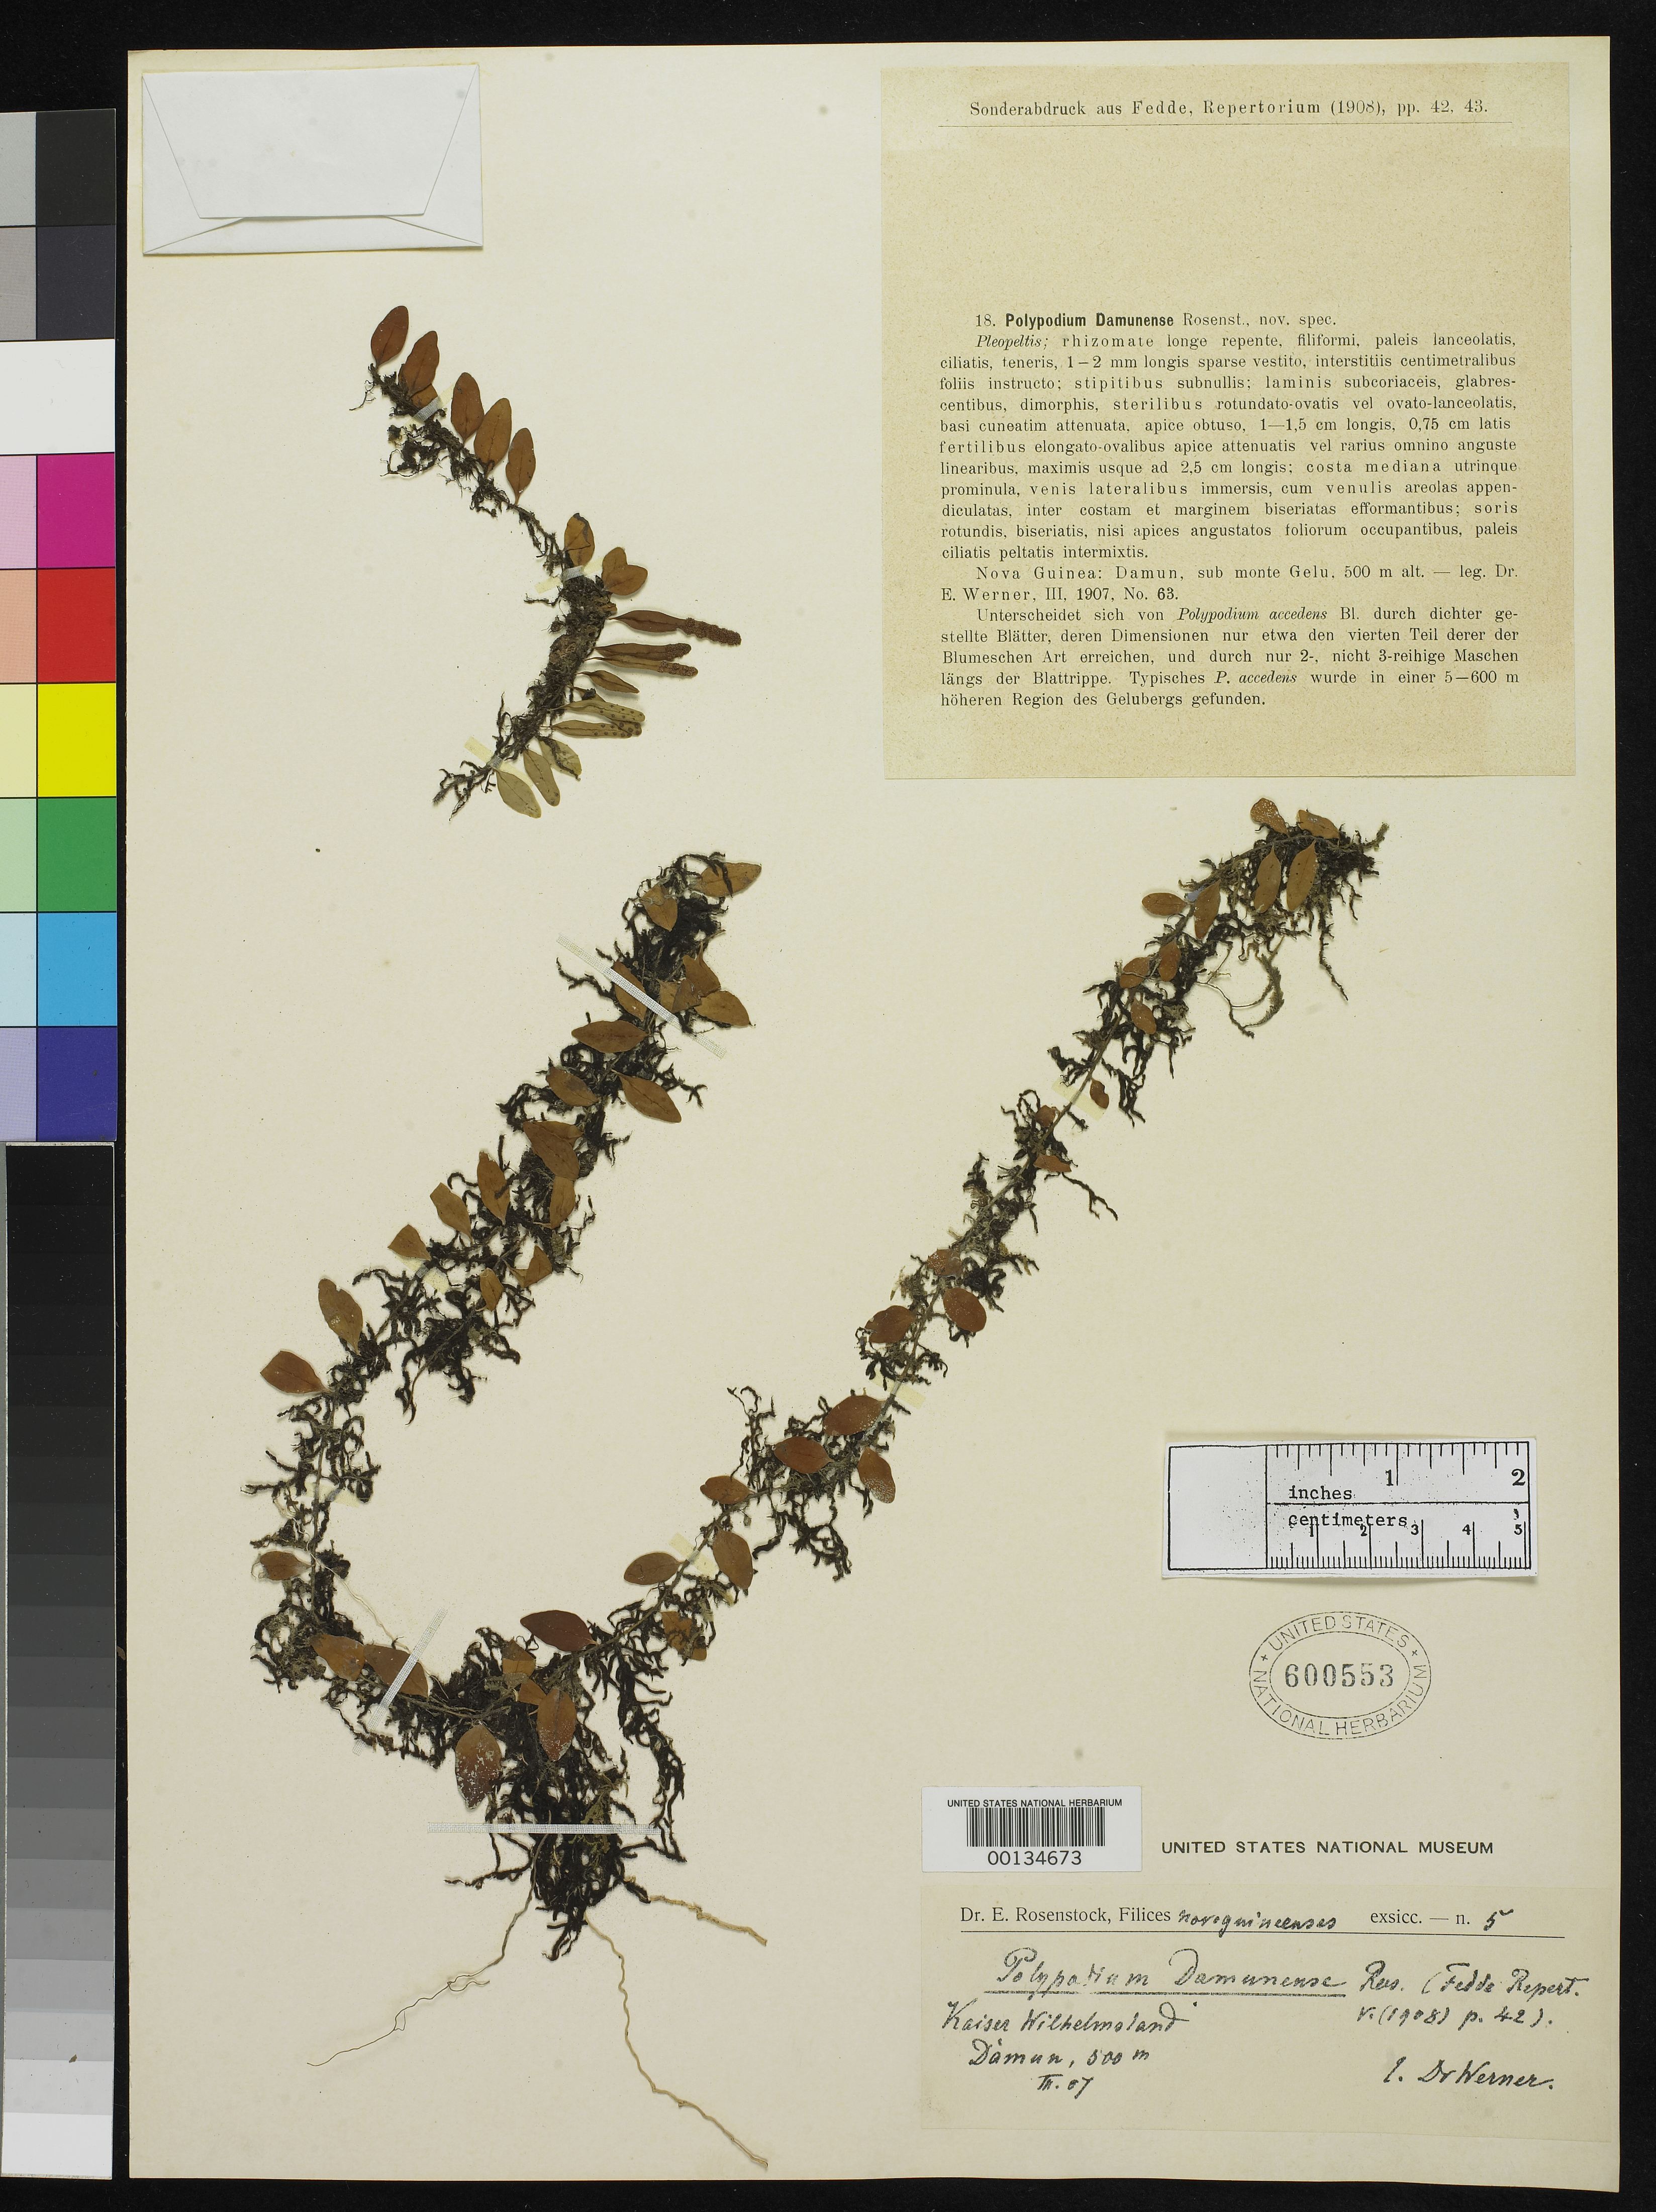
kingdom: Plantae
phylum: Tracheophyta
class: Polypodiopsida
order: Polypodiales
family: Polypodiaceae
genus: Polypodium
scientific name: Polypodium damunense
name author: Rosenst.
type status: Type Collection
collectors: K. Werner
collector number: Rosenstock Exs 5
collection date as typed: Mar 1907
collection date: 1907-03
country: Papua New Guinea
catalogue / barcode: US 600553